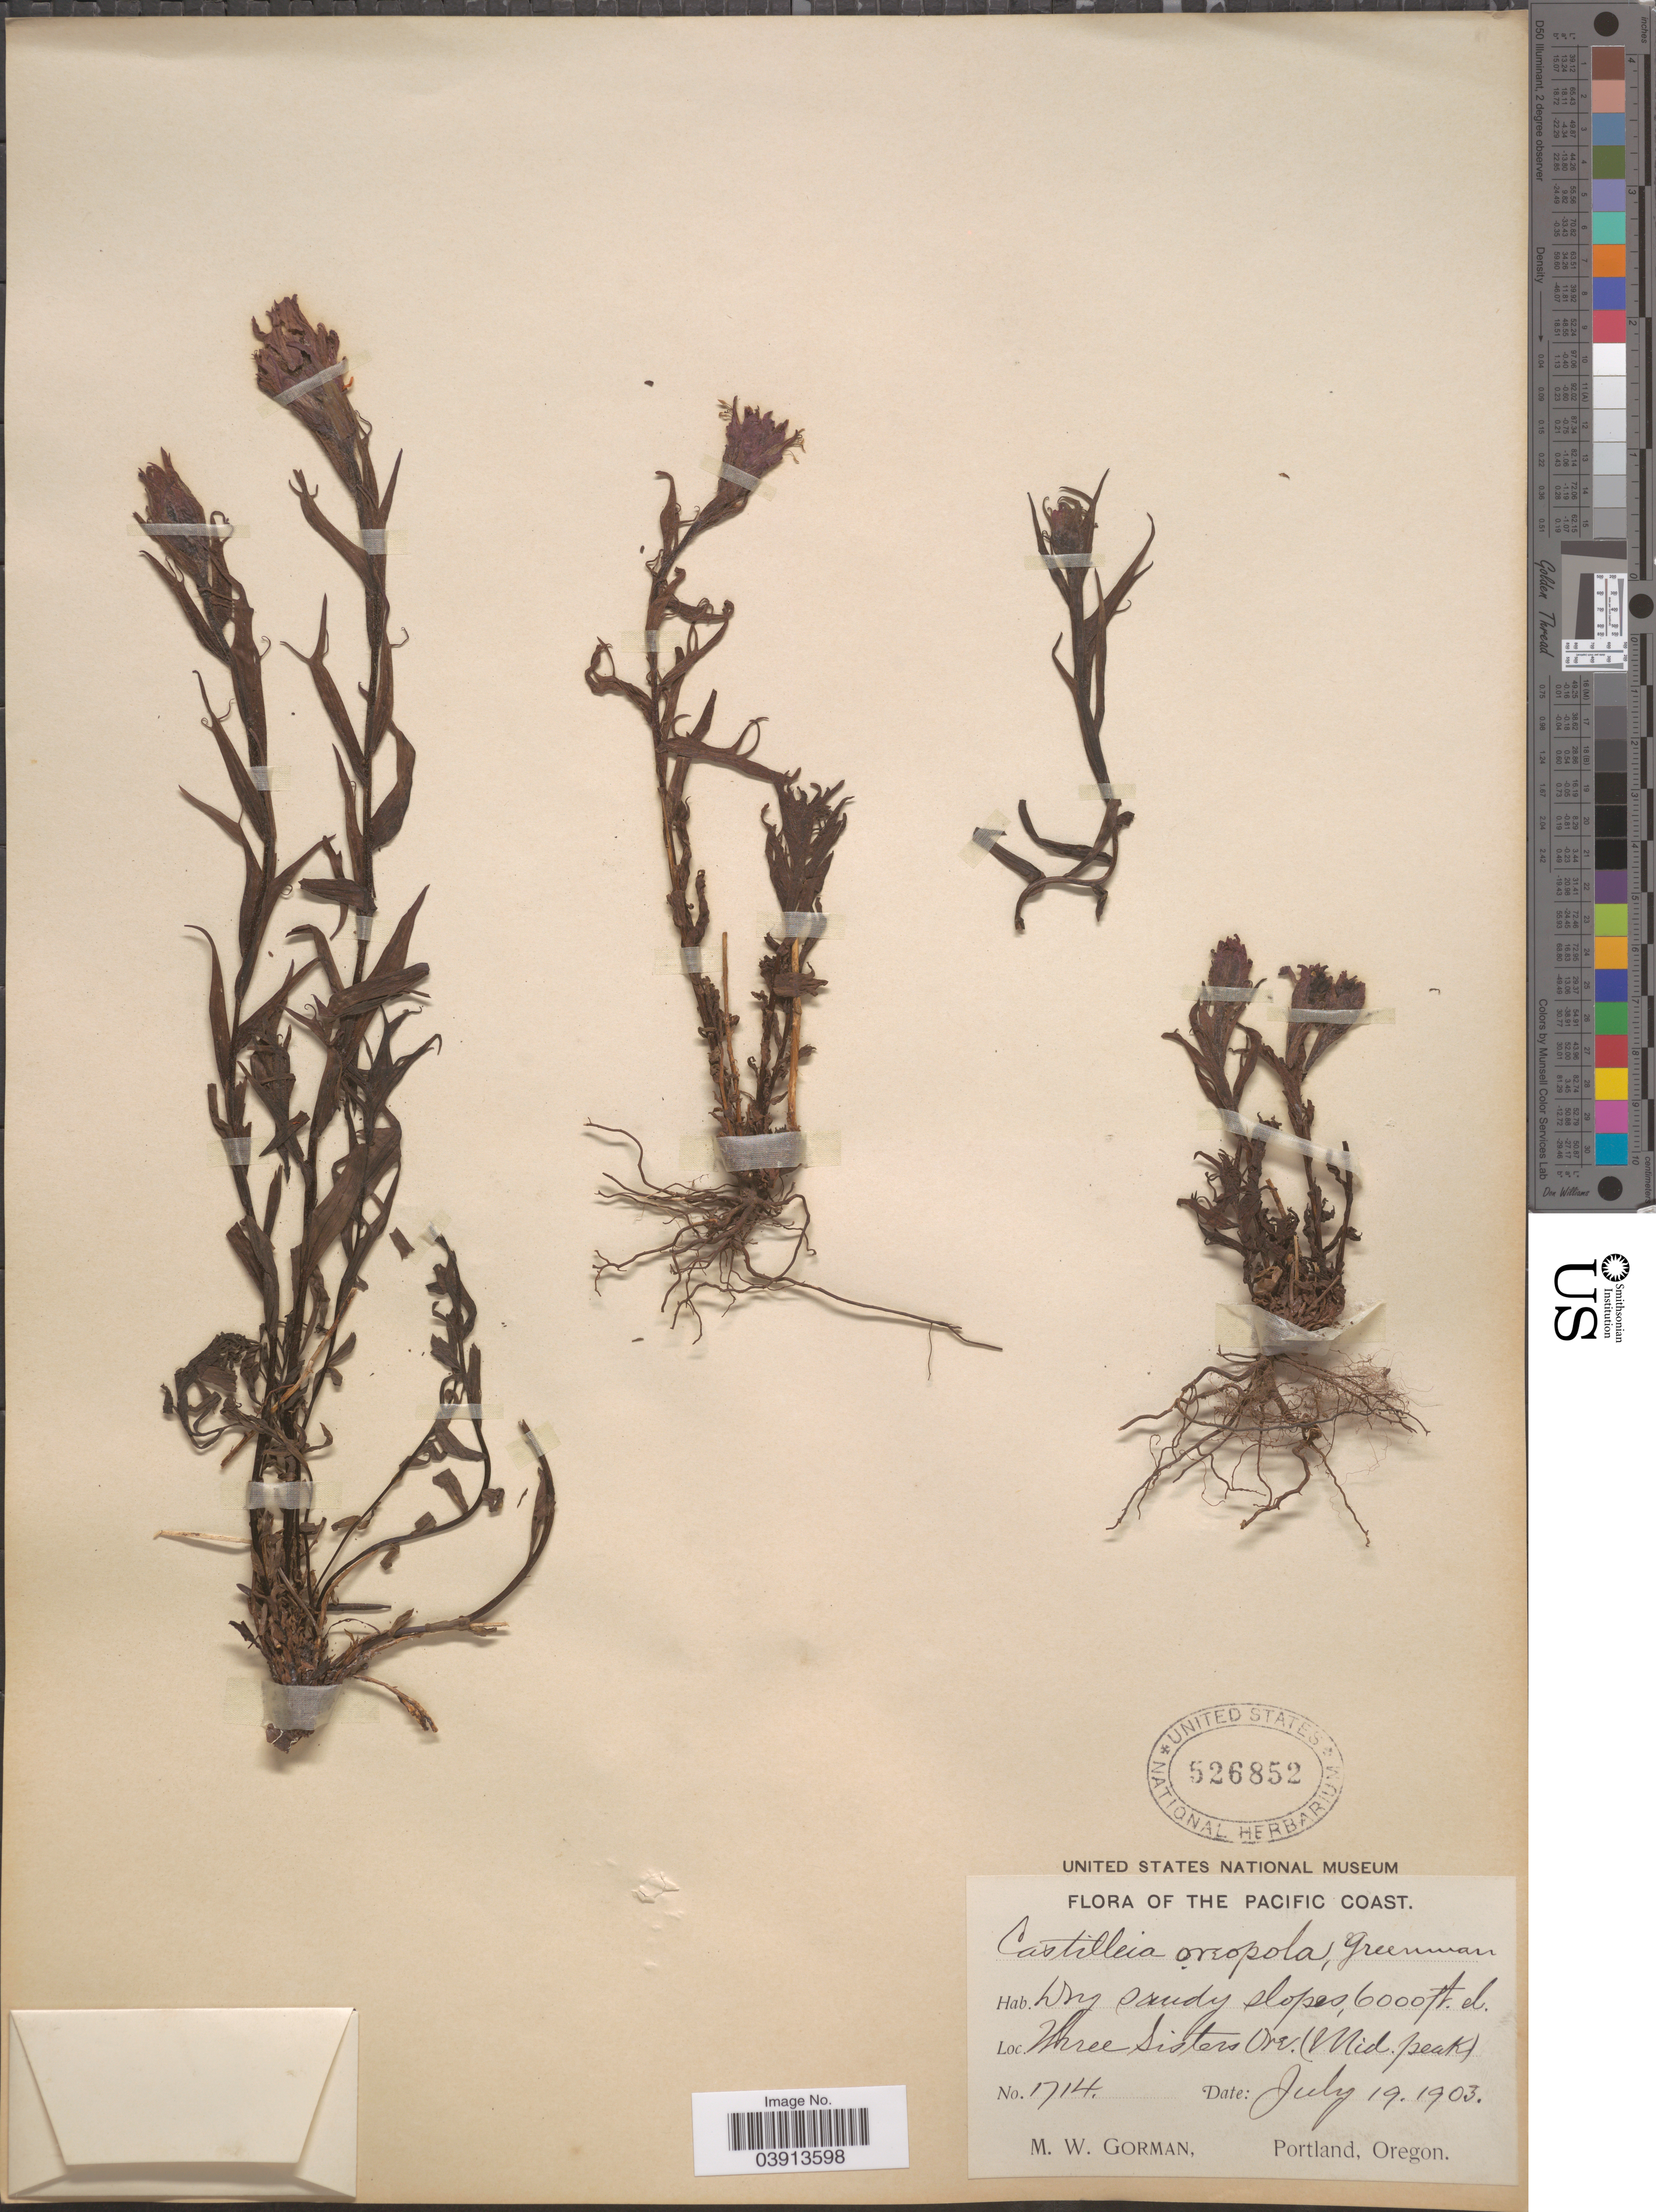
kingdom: Plantae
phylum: Tracheophyta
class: Magnoliopsida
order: Lamiales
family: Orobanchaceae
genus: Castilleja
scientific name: Castilleja parviflora var. oreopola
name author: (Greenm.) Ownbey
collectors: M. W. Gorman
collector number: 1714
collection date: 1903-07-19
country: United States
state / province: Oregon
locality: Pacific Coast. Three Sisters (Mid. Peak)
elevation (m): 1829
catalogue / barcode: US 526852